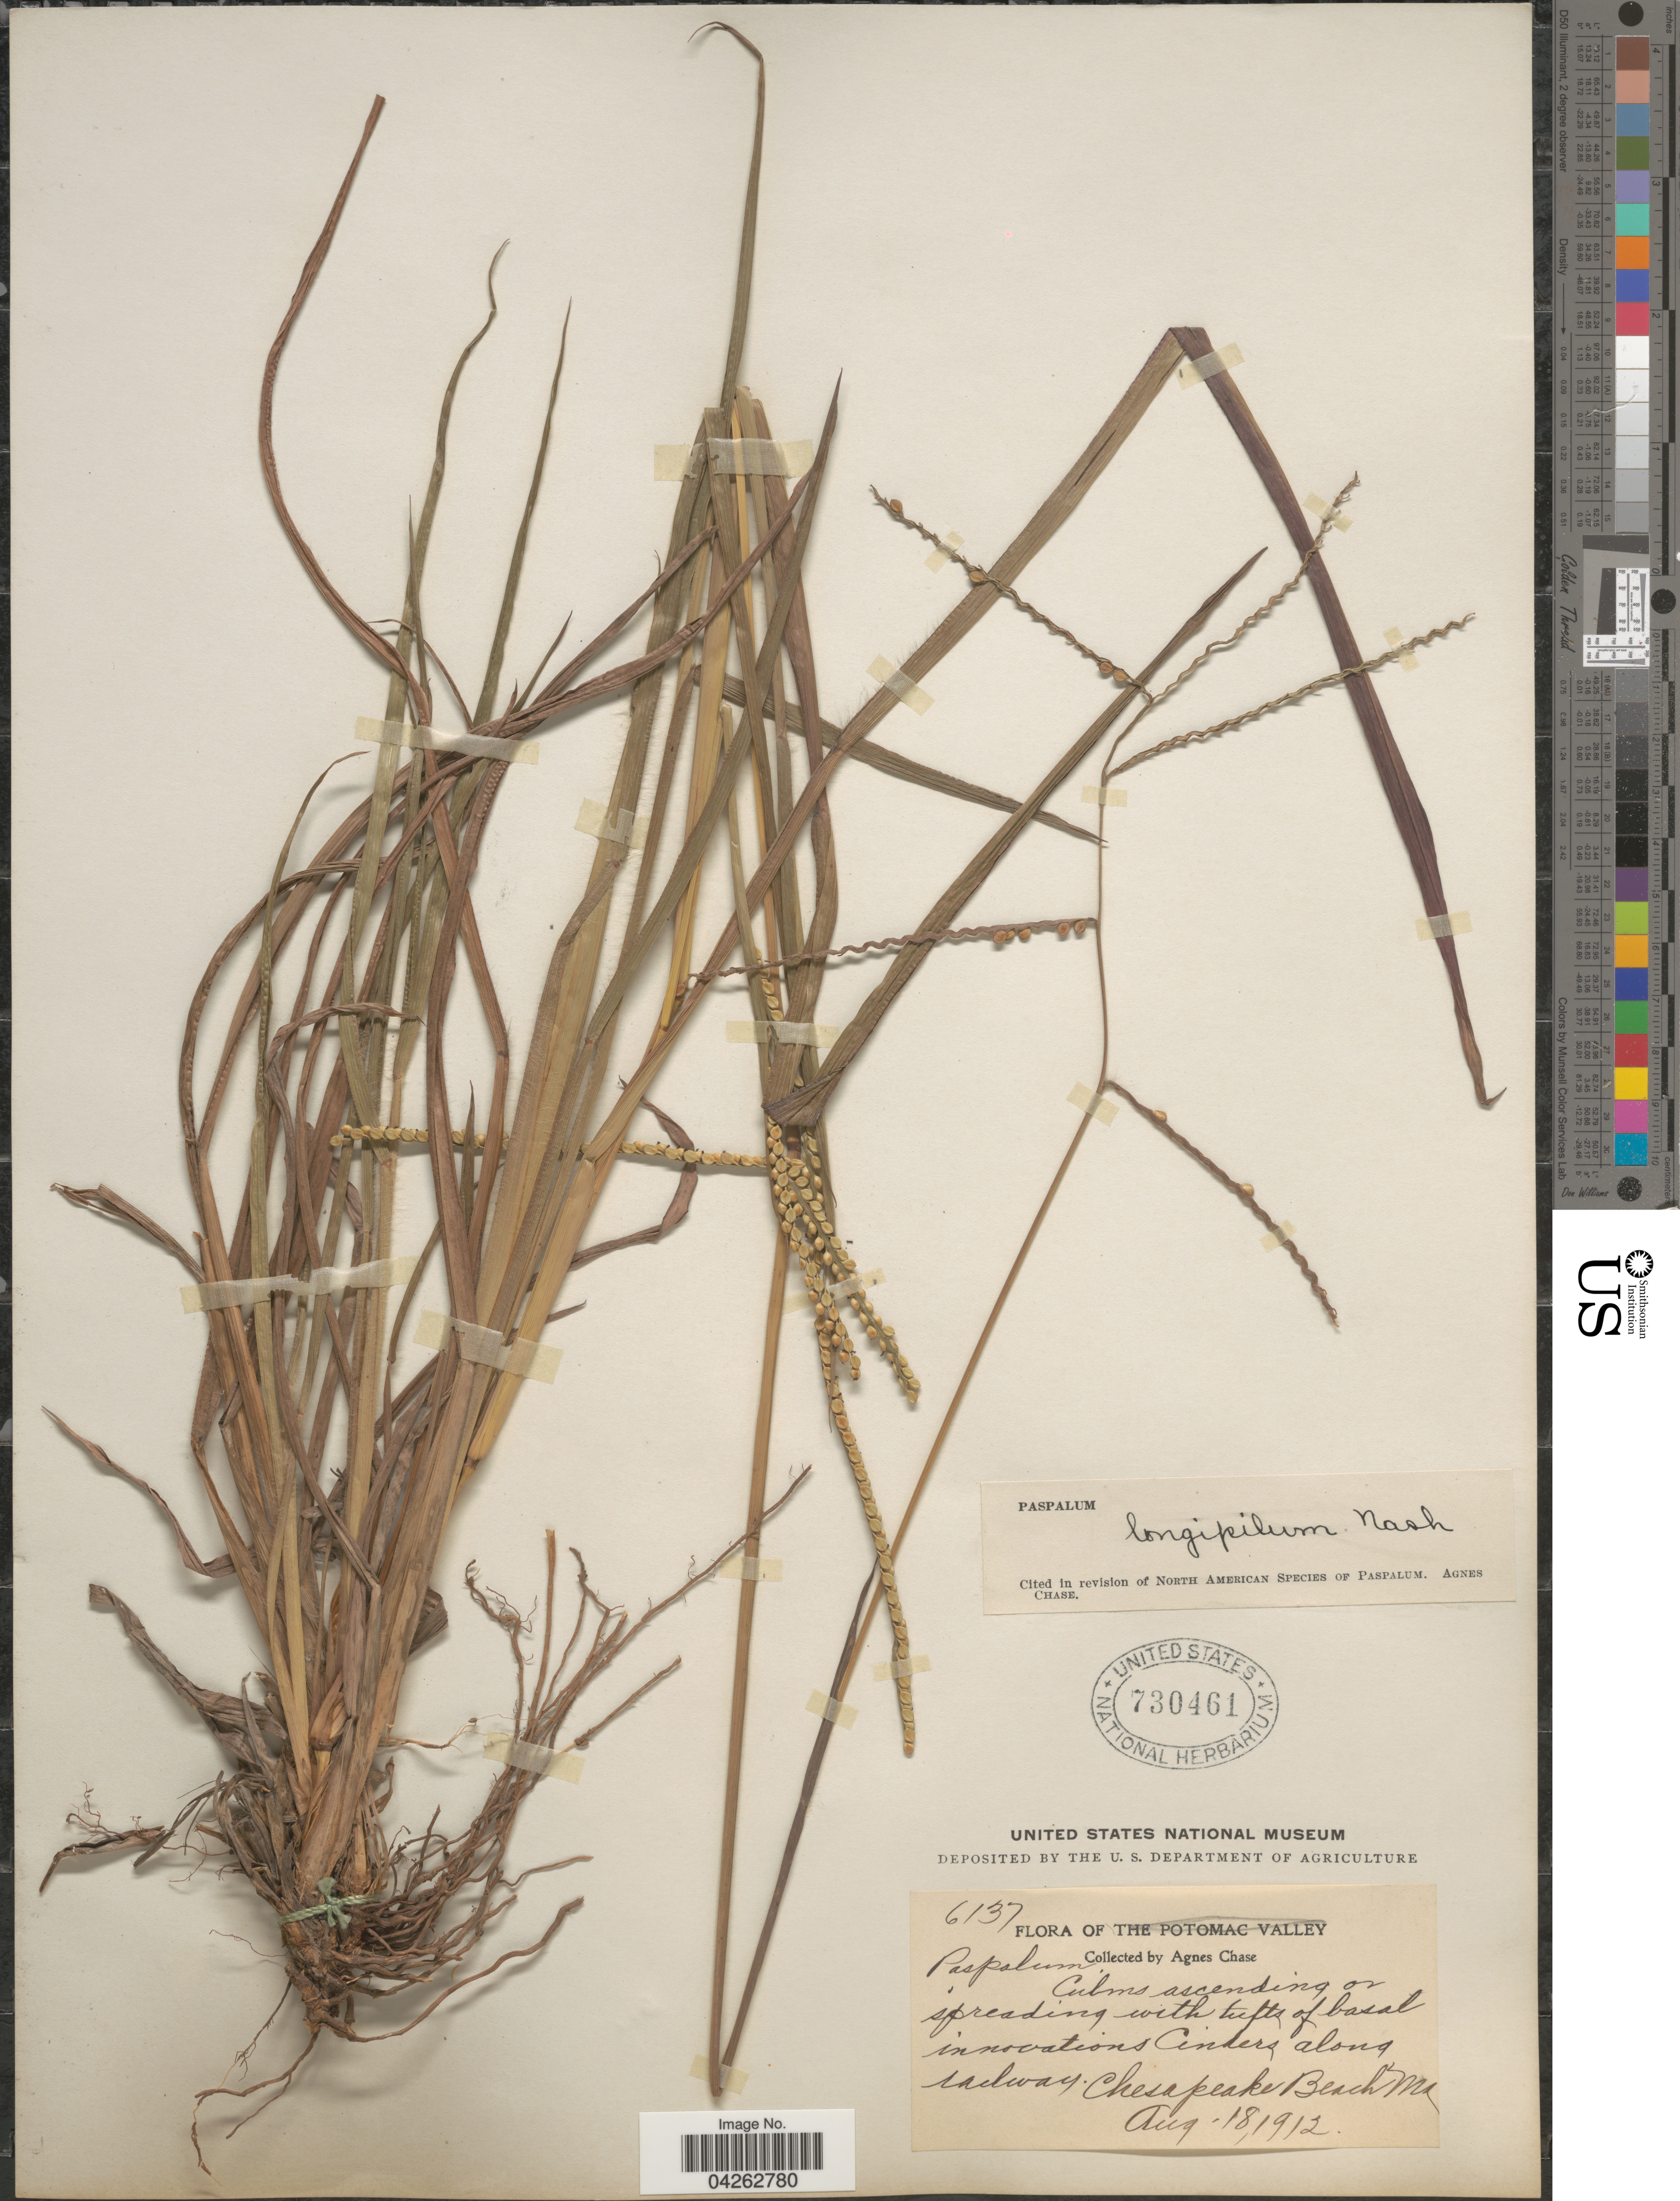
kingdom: Plantae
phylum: Tracheophyta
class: Liliopsida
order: Poales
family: Poaceae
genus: Paspalum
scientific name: Paspalum longipilum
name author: Nash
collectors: A. Chase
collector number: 6137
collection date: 1912-08-18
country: United States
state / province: Maryland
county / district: Calvert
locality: Along railway. Chesapeake Beach.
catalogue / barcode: US 730461